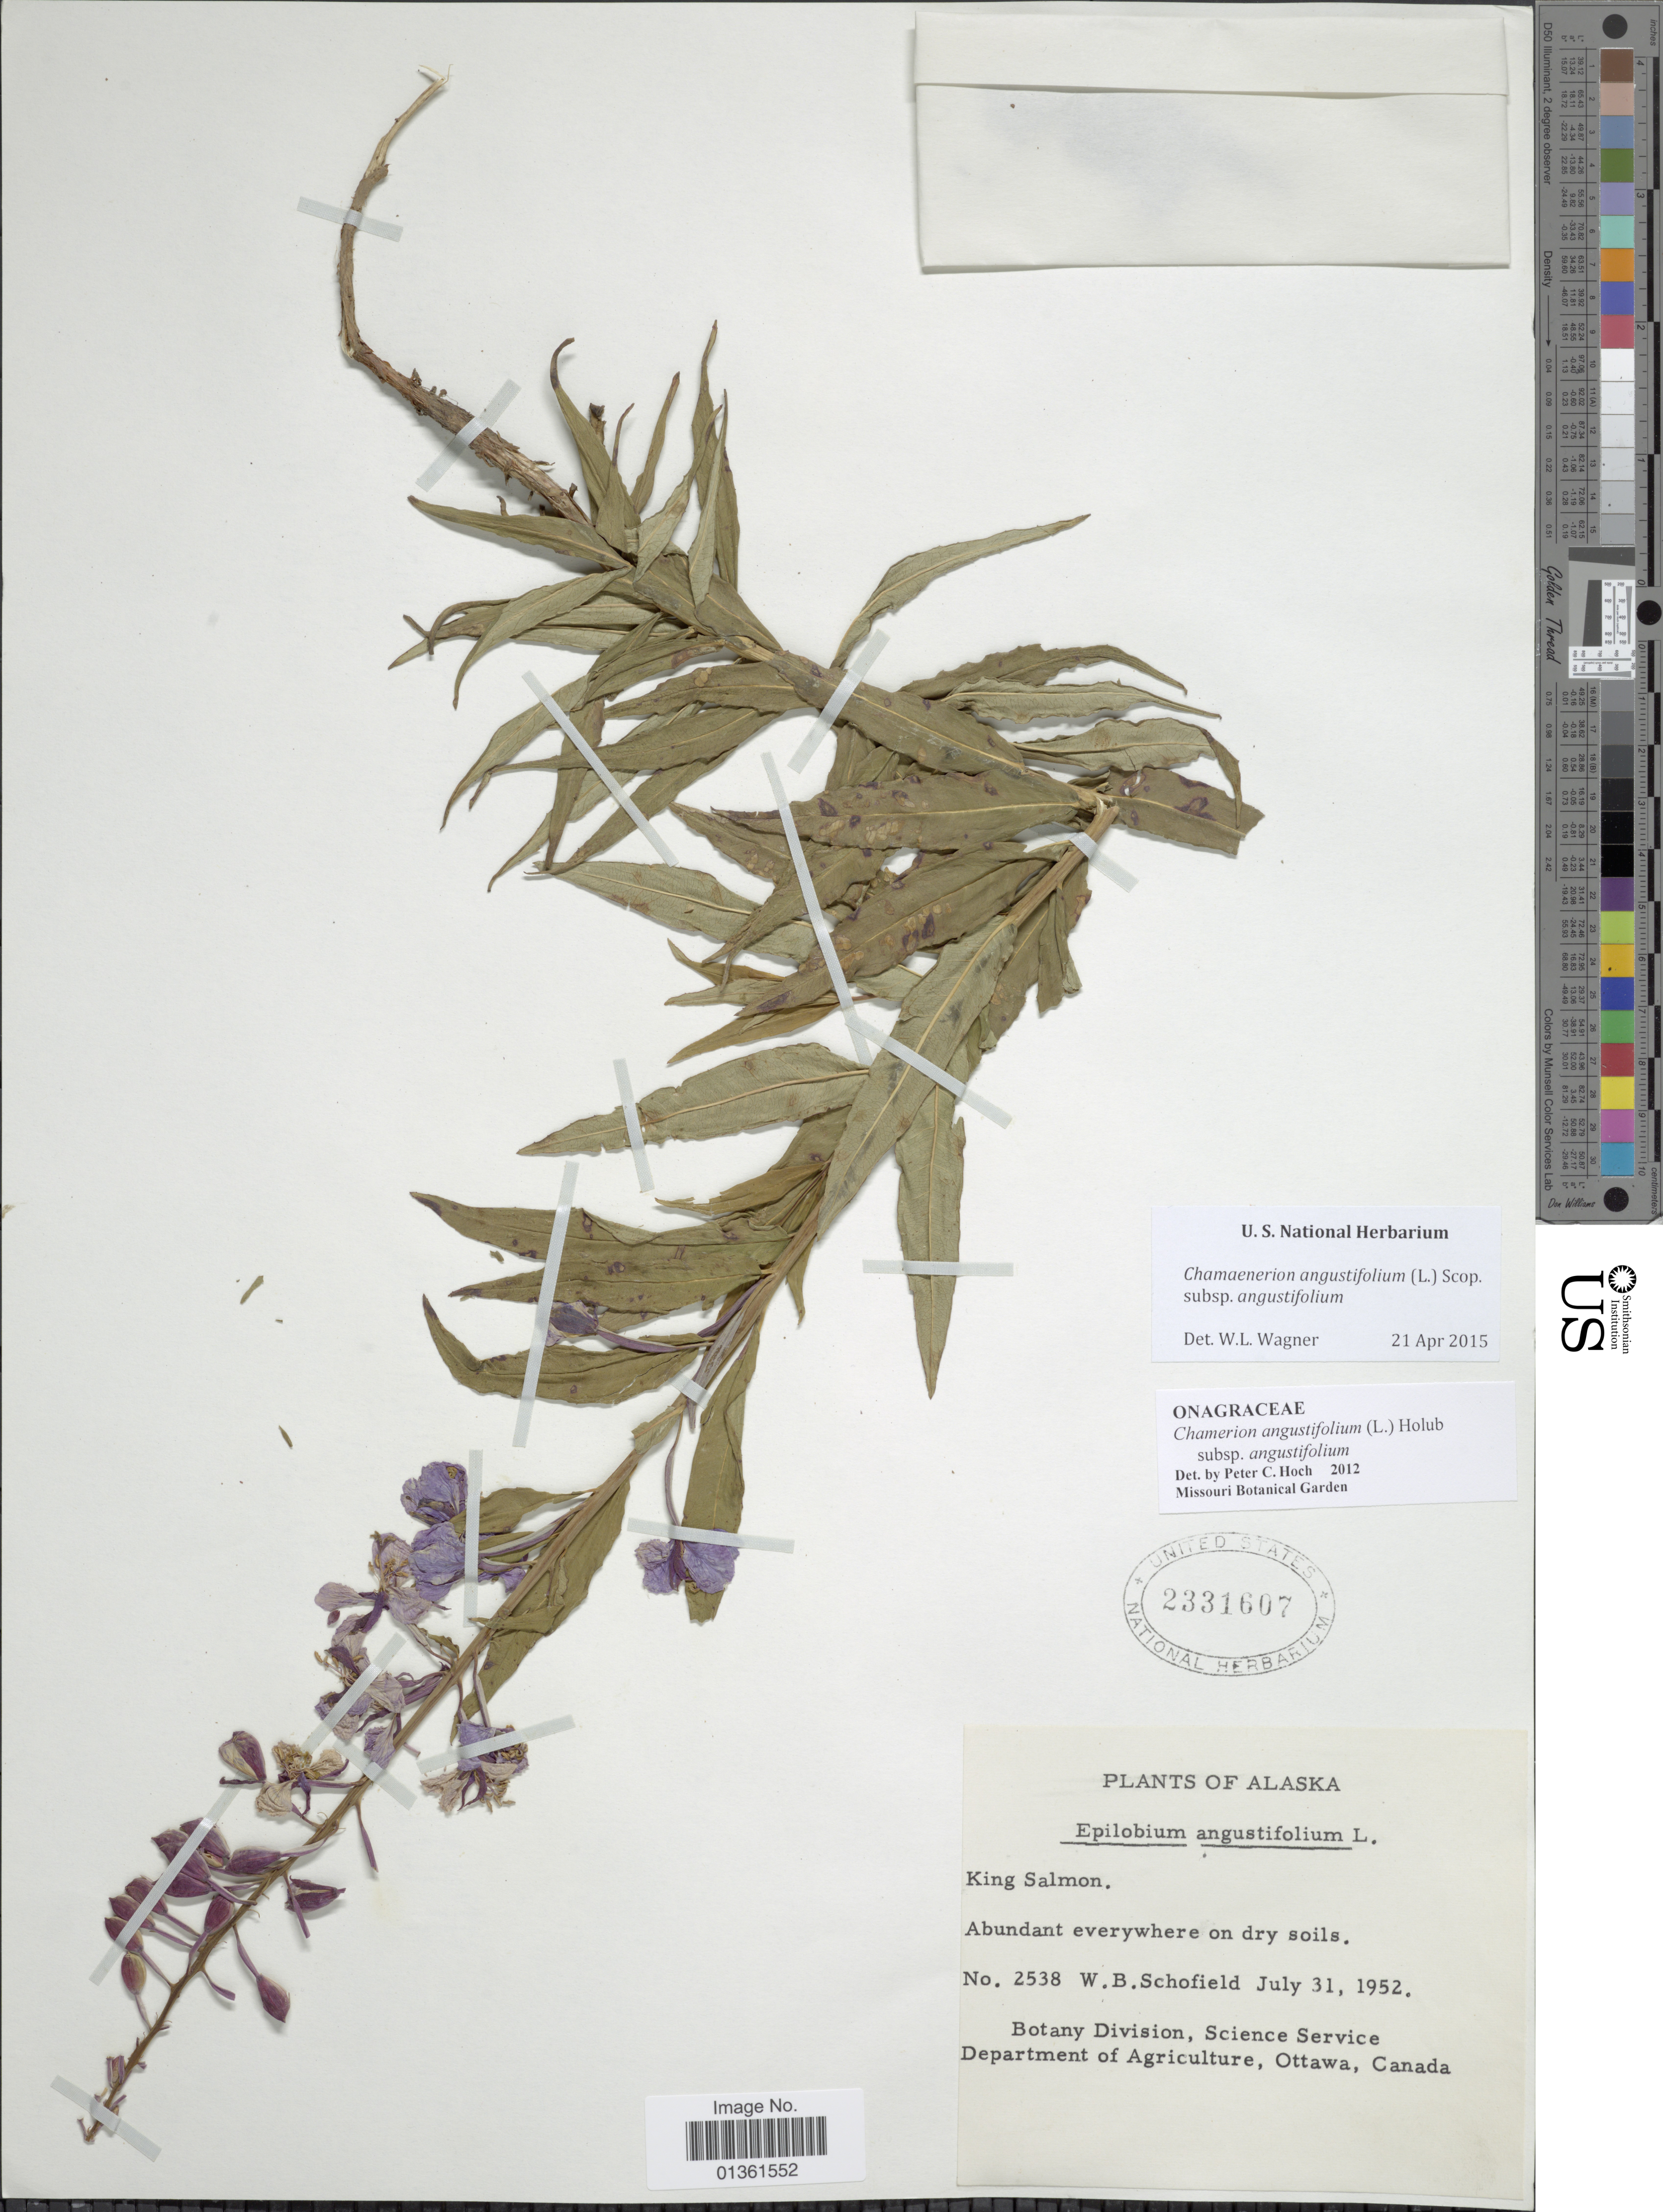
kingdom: Plantae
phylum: Tracheophyta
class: Magnoliopsida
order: Myrtales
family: Onagraceae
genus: Chamaenerion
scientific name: Chamaenerion angustifolium subsp. angustifolium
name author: (L.) Scop.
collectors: W. Schofield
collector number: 2538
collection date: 1952-07-31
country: United States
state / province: Alaska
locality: King Salmon.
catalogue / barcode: US 2331607